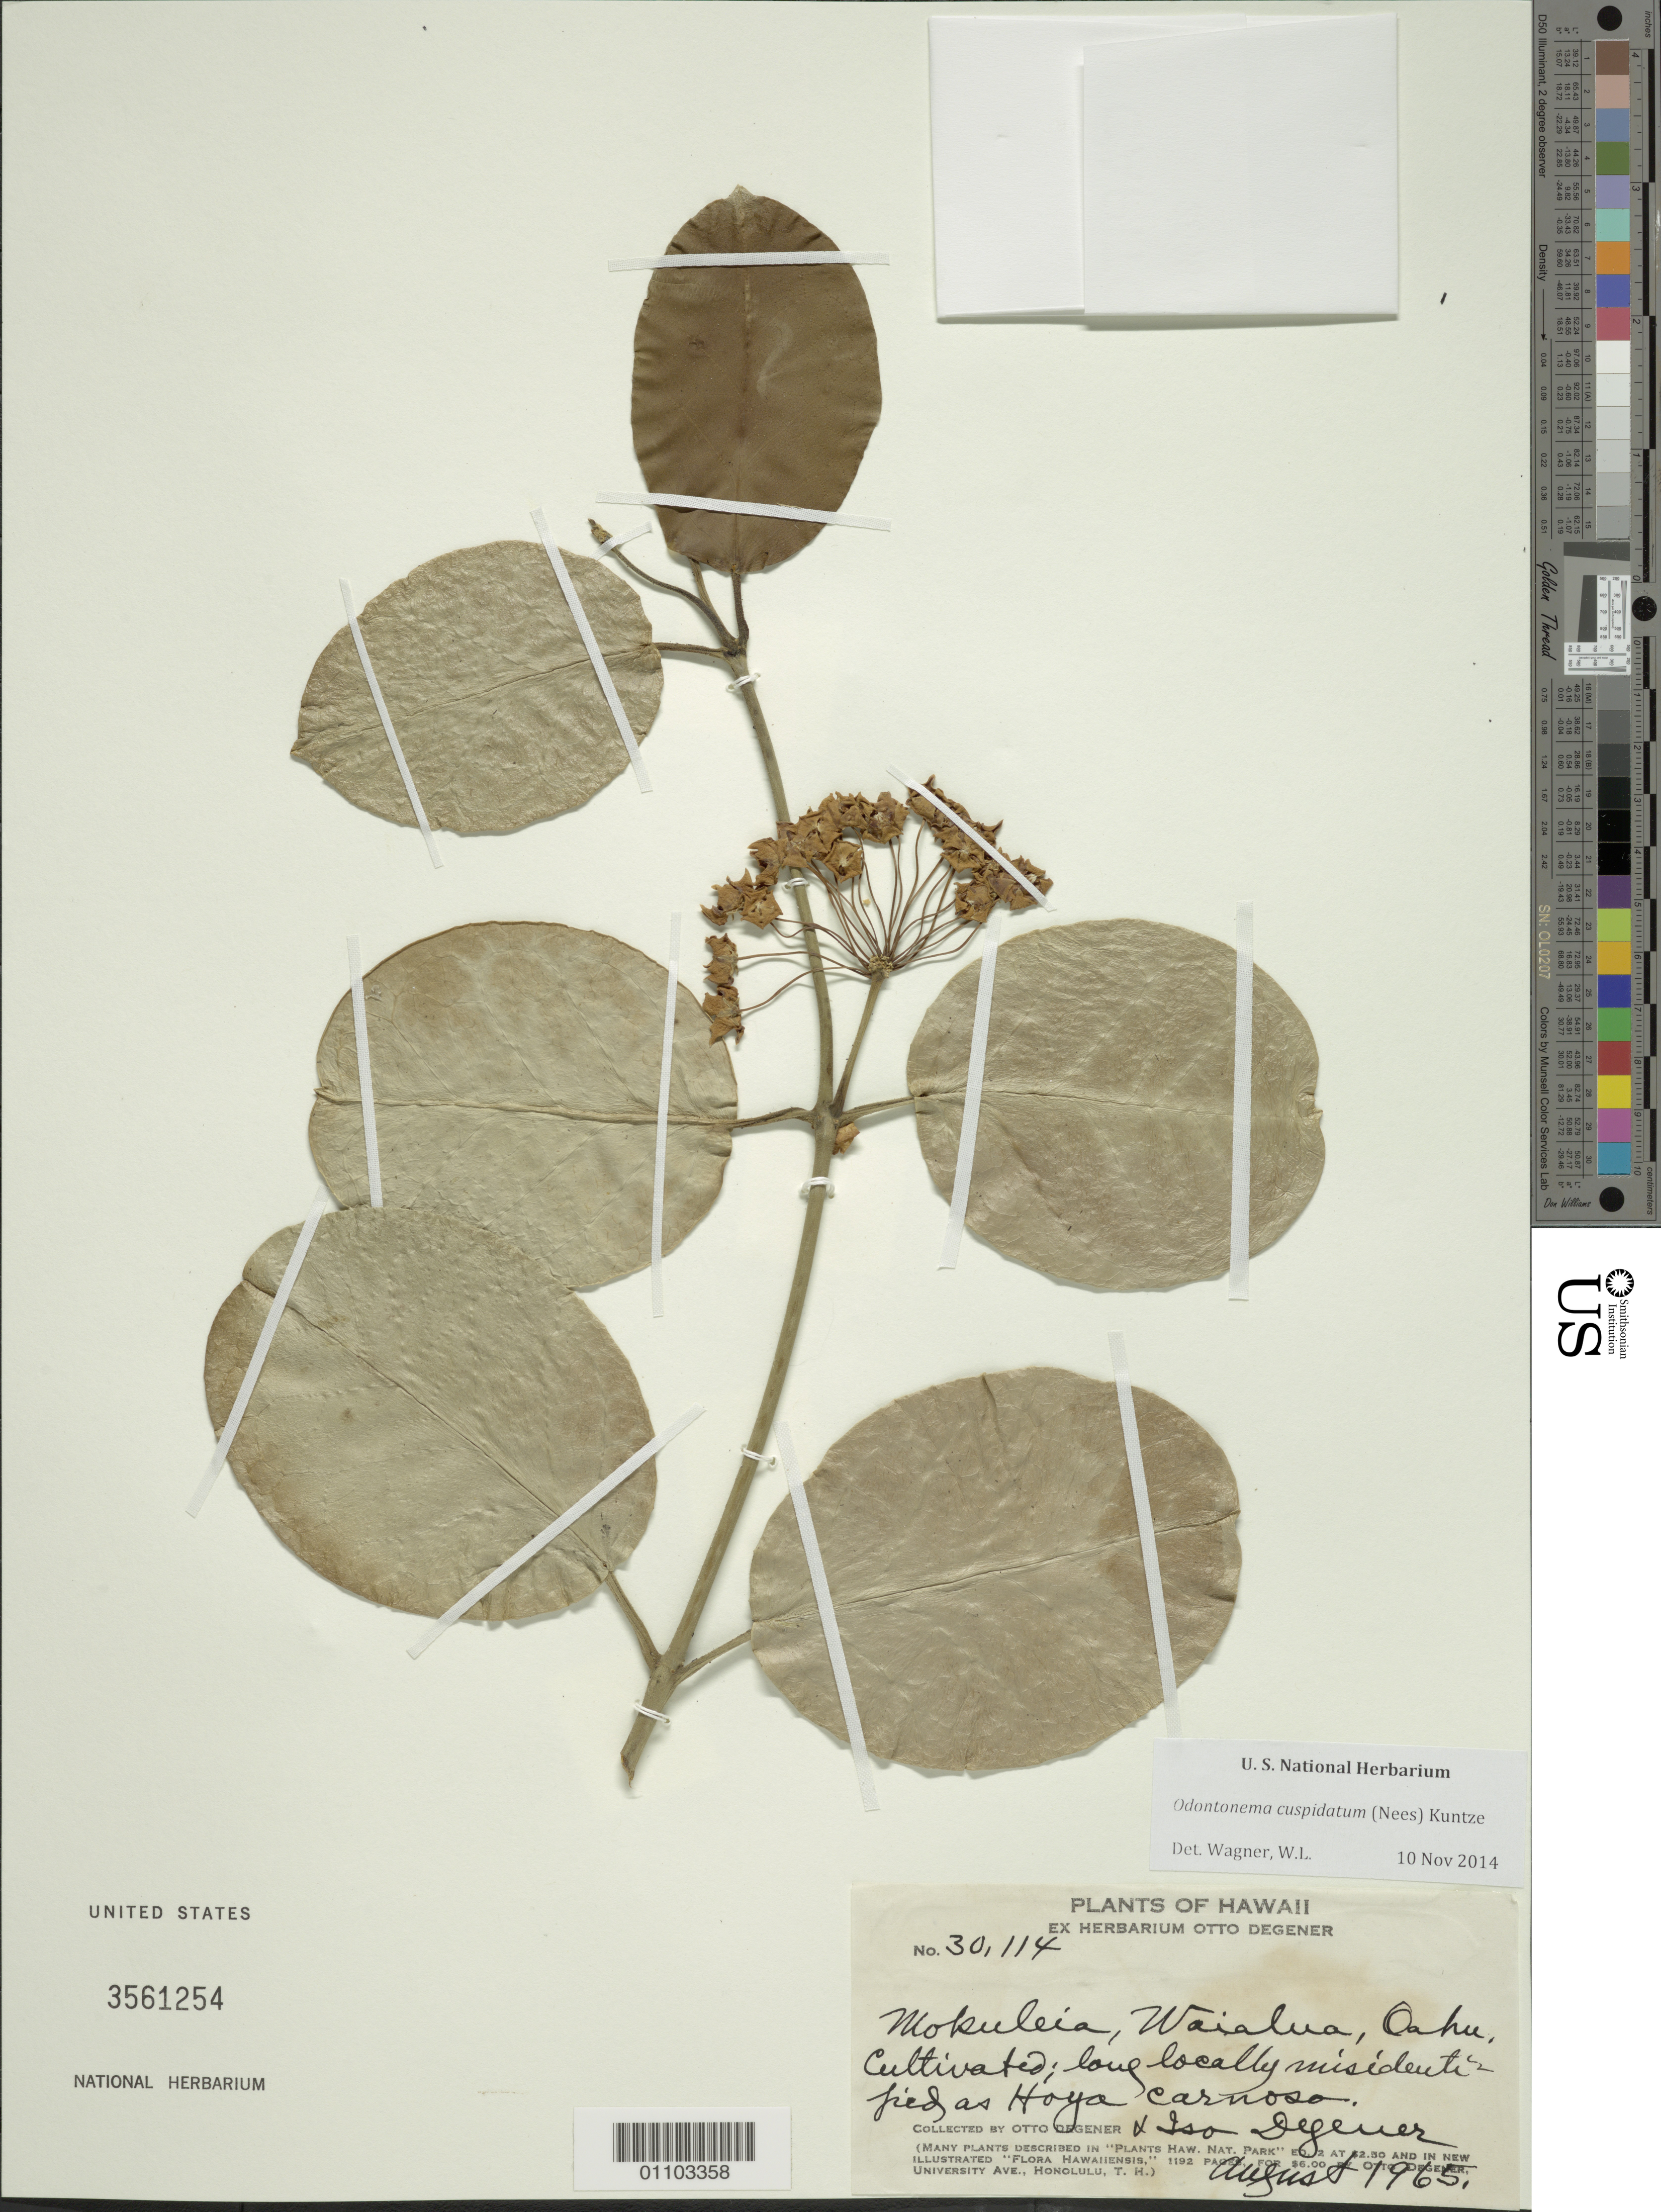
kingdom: Plantae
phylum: Tracheophyta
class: Magnoliopsida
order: Lamiales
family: Acanthaceae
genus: Odontonema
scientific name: Odontonema cuspidatum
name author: (Nees) Kuntze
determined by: Wagner, W. L., (BOT), Smithsonian Institution - National Museum of Natural History (UNITED STATES)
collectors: O. Degener & I. Degener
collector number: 30.114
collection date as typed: Aug 1965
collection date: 1965-08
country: United States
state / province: Hawaii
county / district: Honolulu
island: Oahu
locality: Mokuleia Beach, Waialua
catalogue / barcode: US 3561254